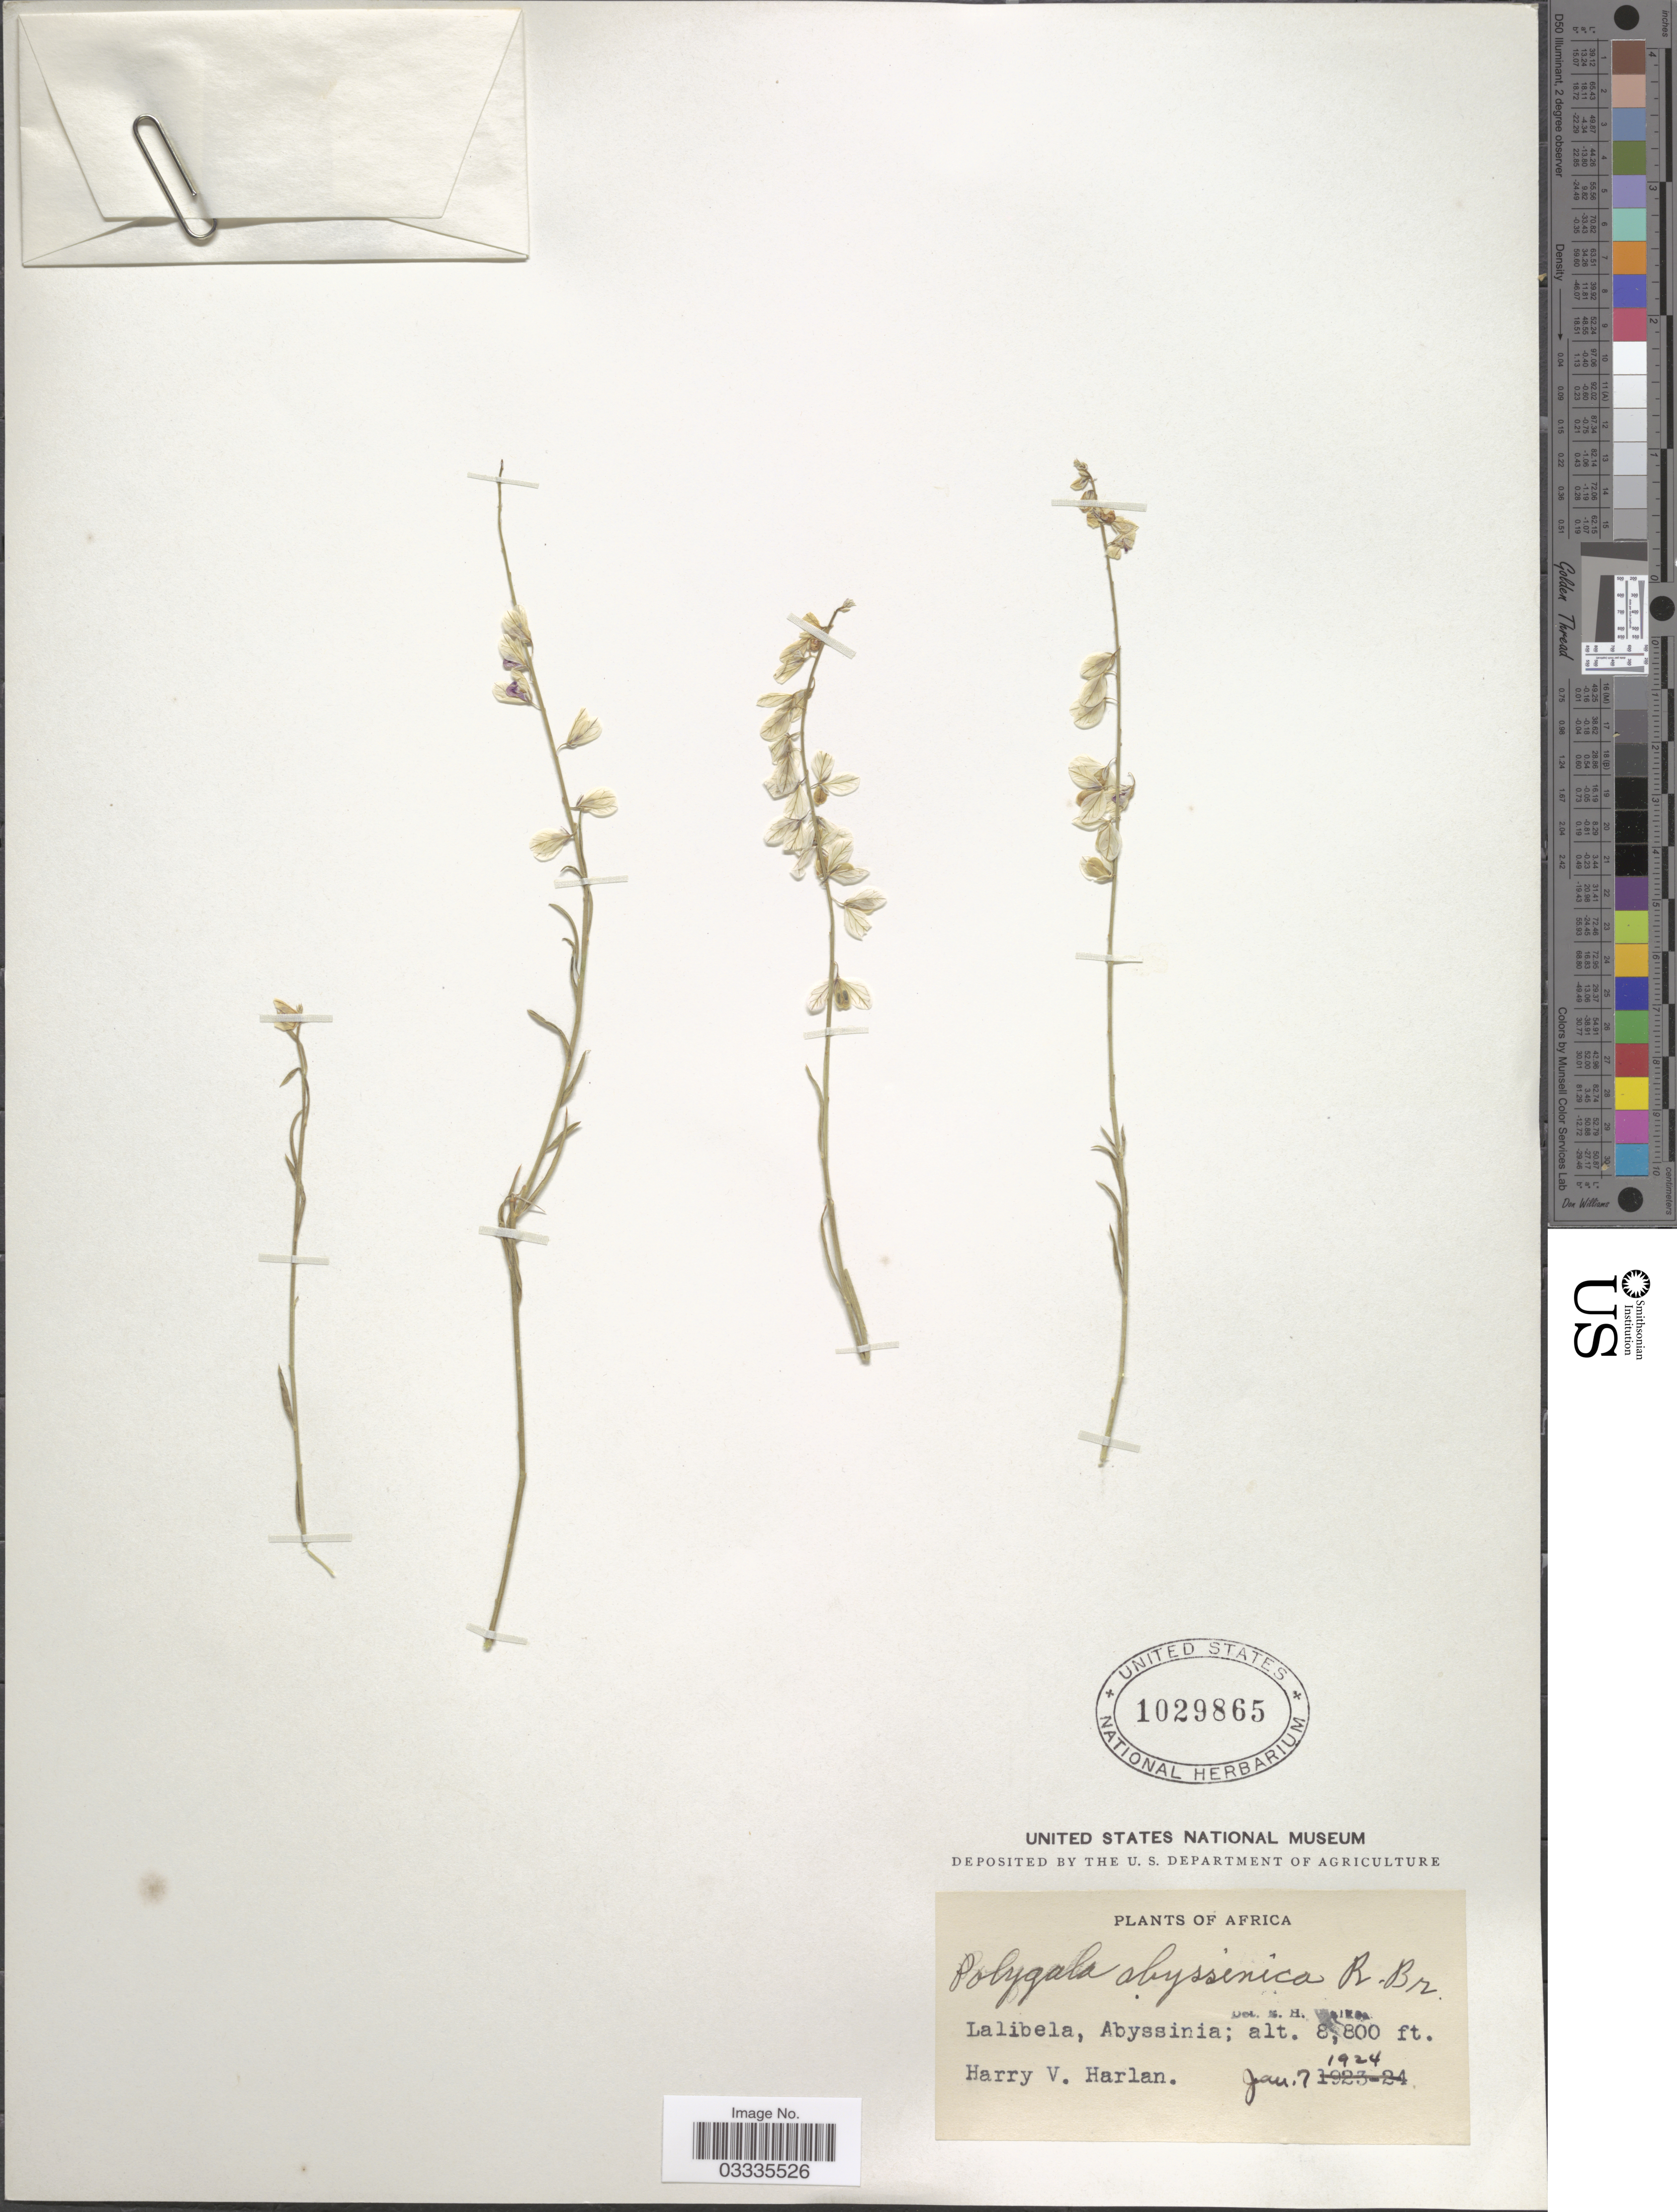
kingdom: Plantae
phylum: Tracheophyta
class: Magnoliopsida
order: Fabales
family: Polygalaceae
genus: Polygala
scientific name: Polygala abyssinica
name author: R. Br. ex Fresen.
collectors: H. Harlan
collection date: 1924-01-07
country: Ethiopia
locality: Lalibela, Abyssinia.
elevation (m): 2682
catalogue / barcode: US 1029865